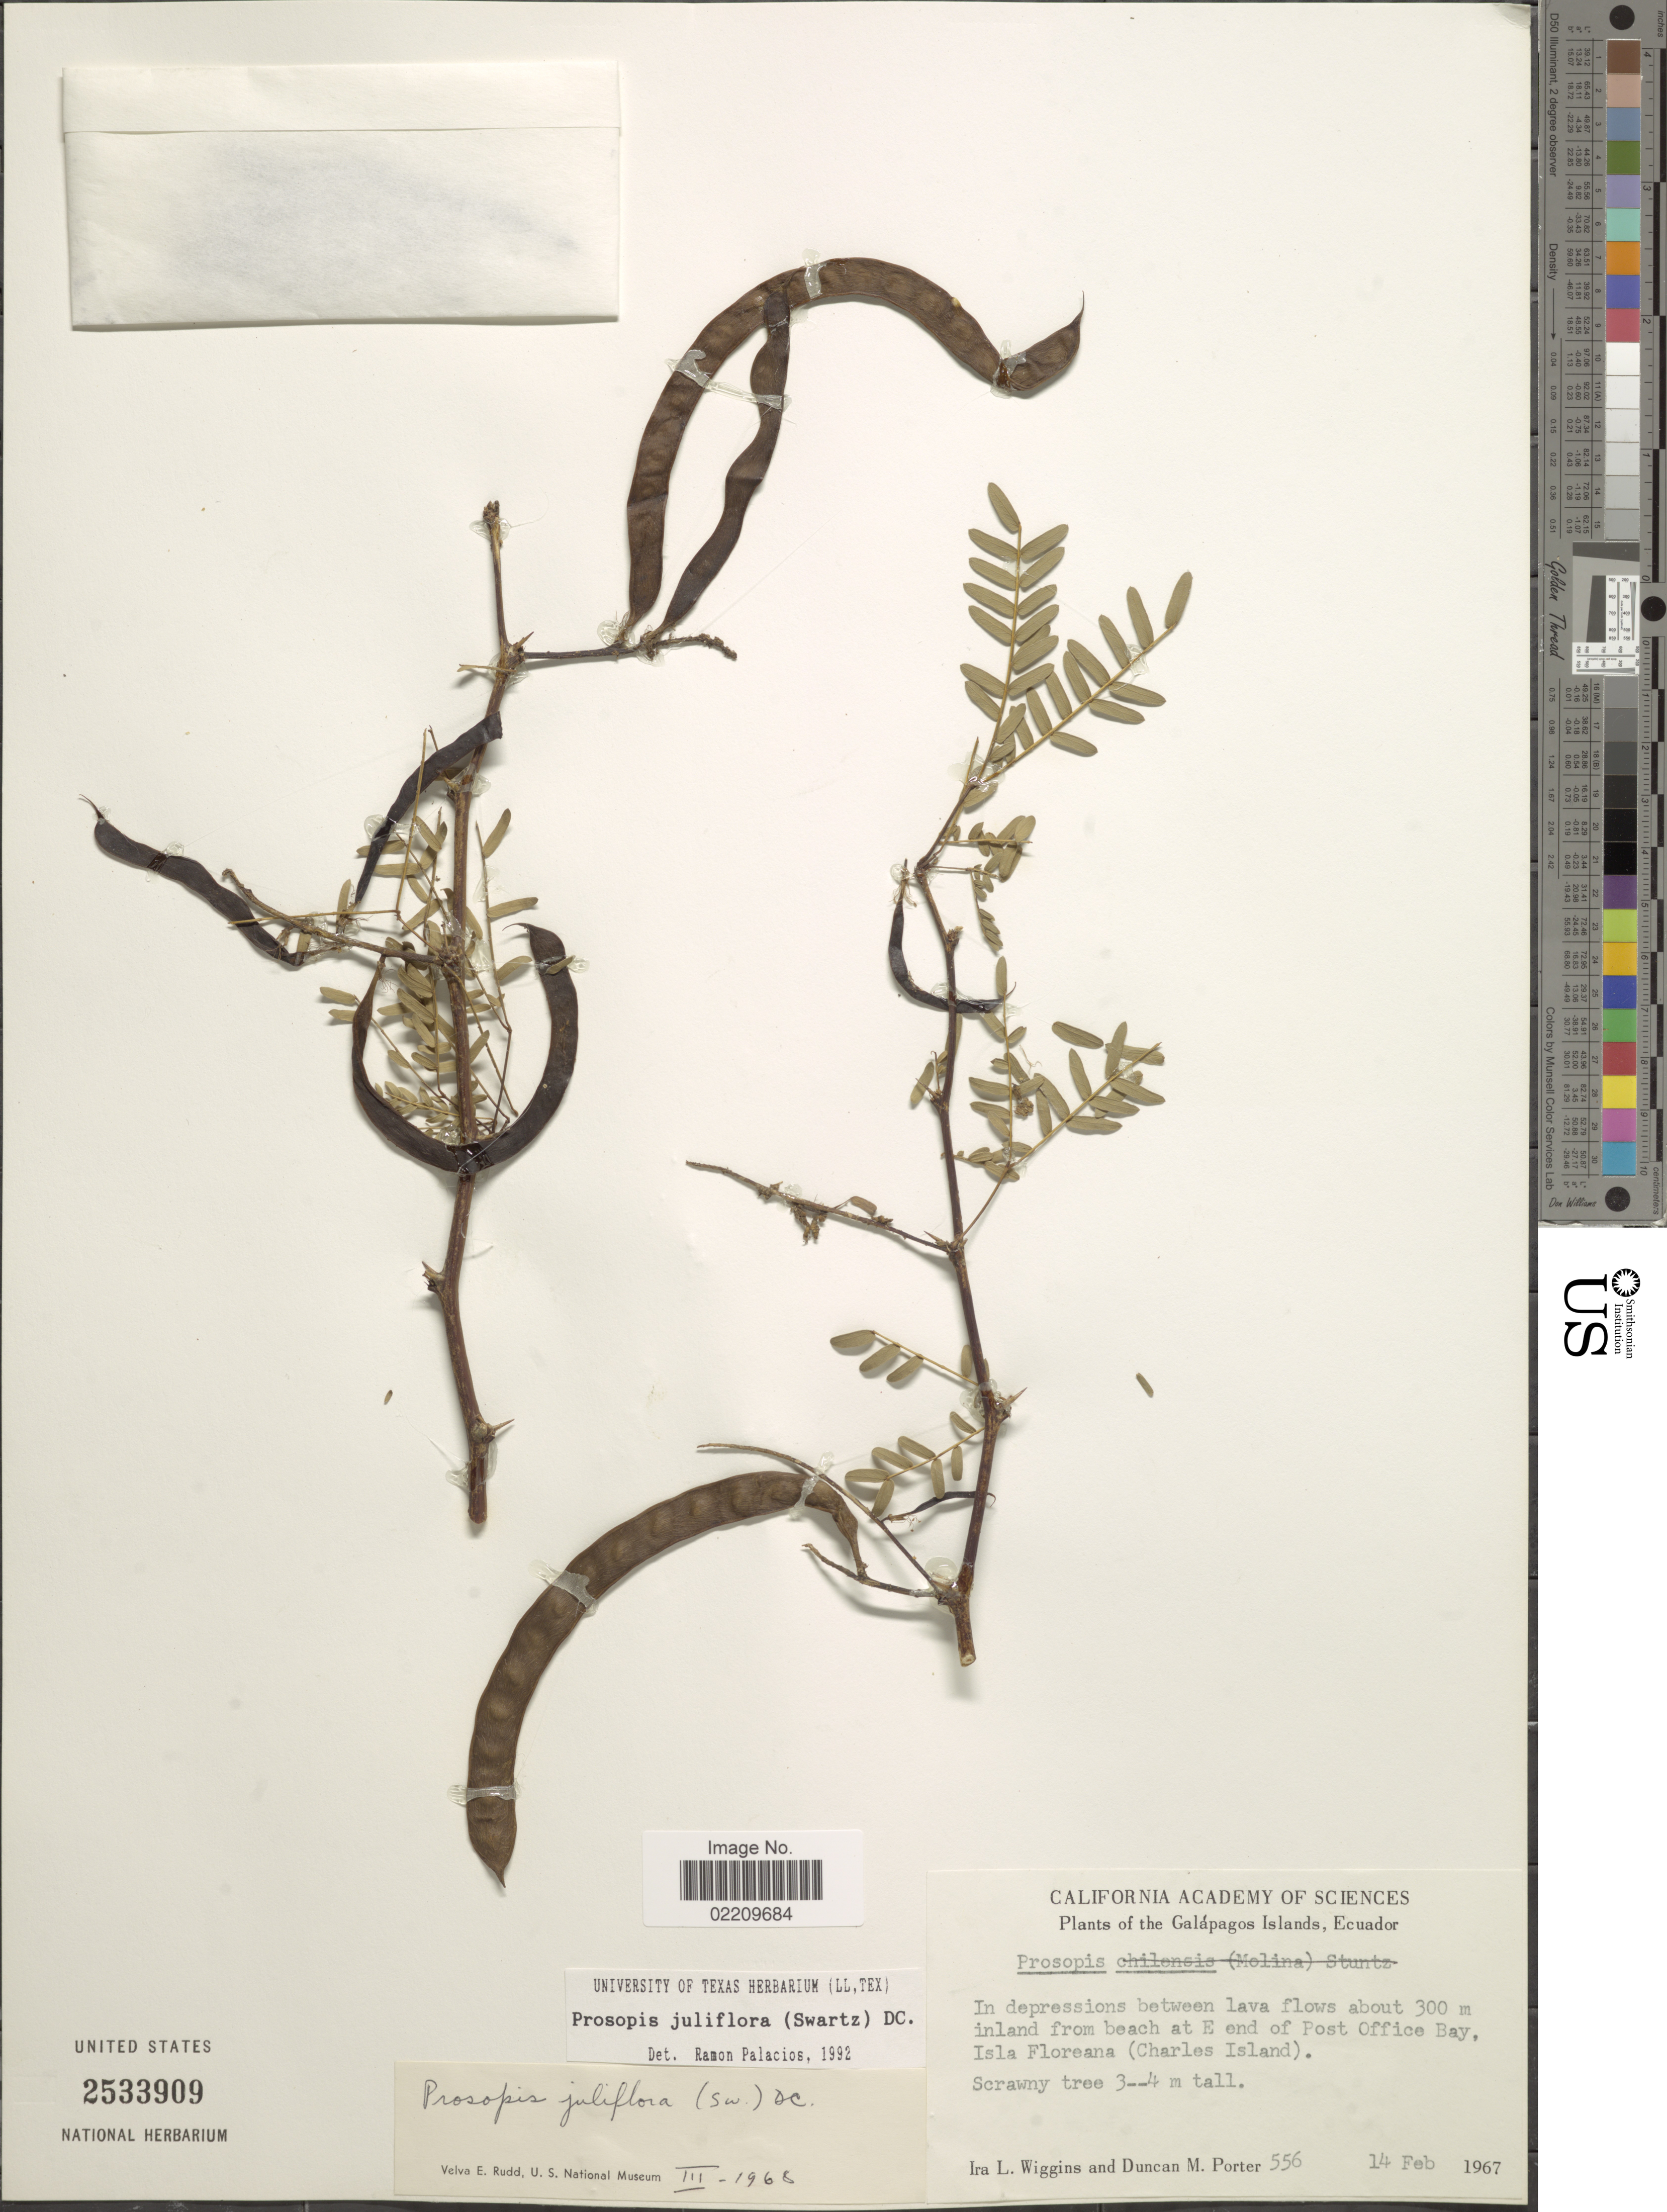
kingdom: Plantae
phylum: Tracheophyta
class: Magnoliopsida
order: Fabales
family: Fabaceae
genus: Neltuma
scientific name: Neltuma juliflora var. juliflora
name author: (Sw.) Raf.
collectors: I. L. Wiggins & D. Porter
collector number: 556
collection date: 1967-02-14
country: Ecuador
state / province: Colón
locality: Galápagos Islands, Ecuador. Inland from beach at E end of Post Office Bay, Isla Floreana (Charles Island)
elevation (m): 300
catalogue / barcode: US 2533909